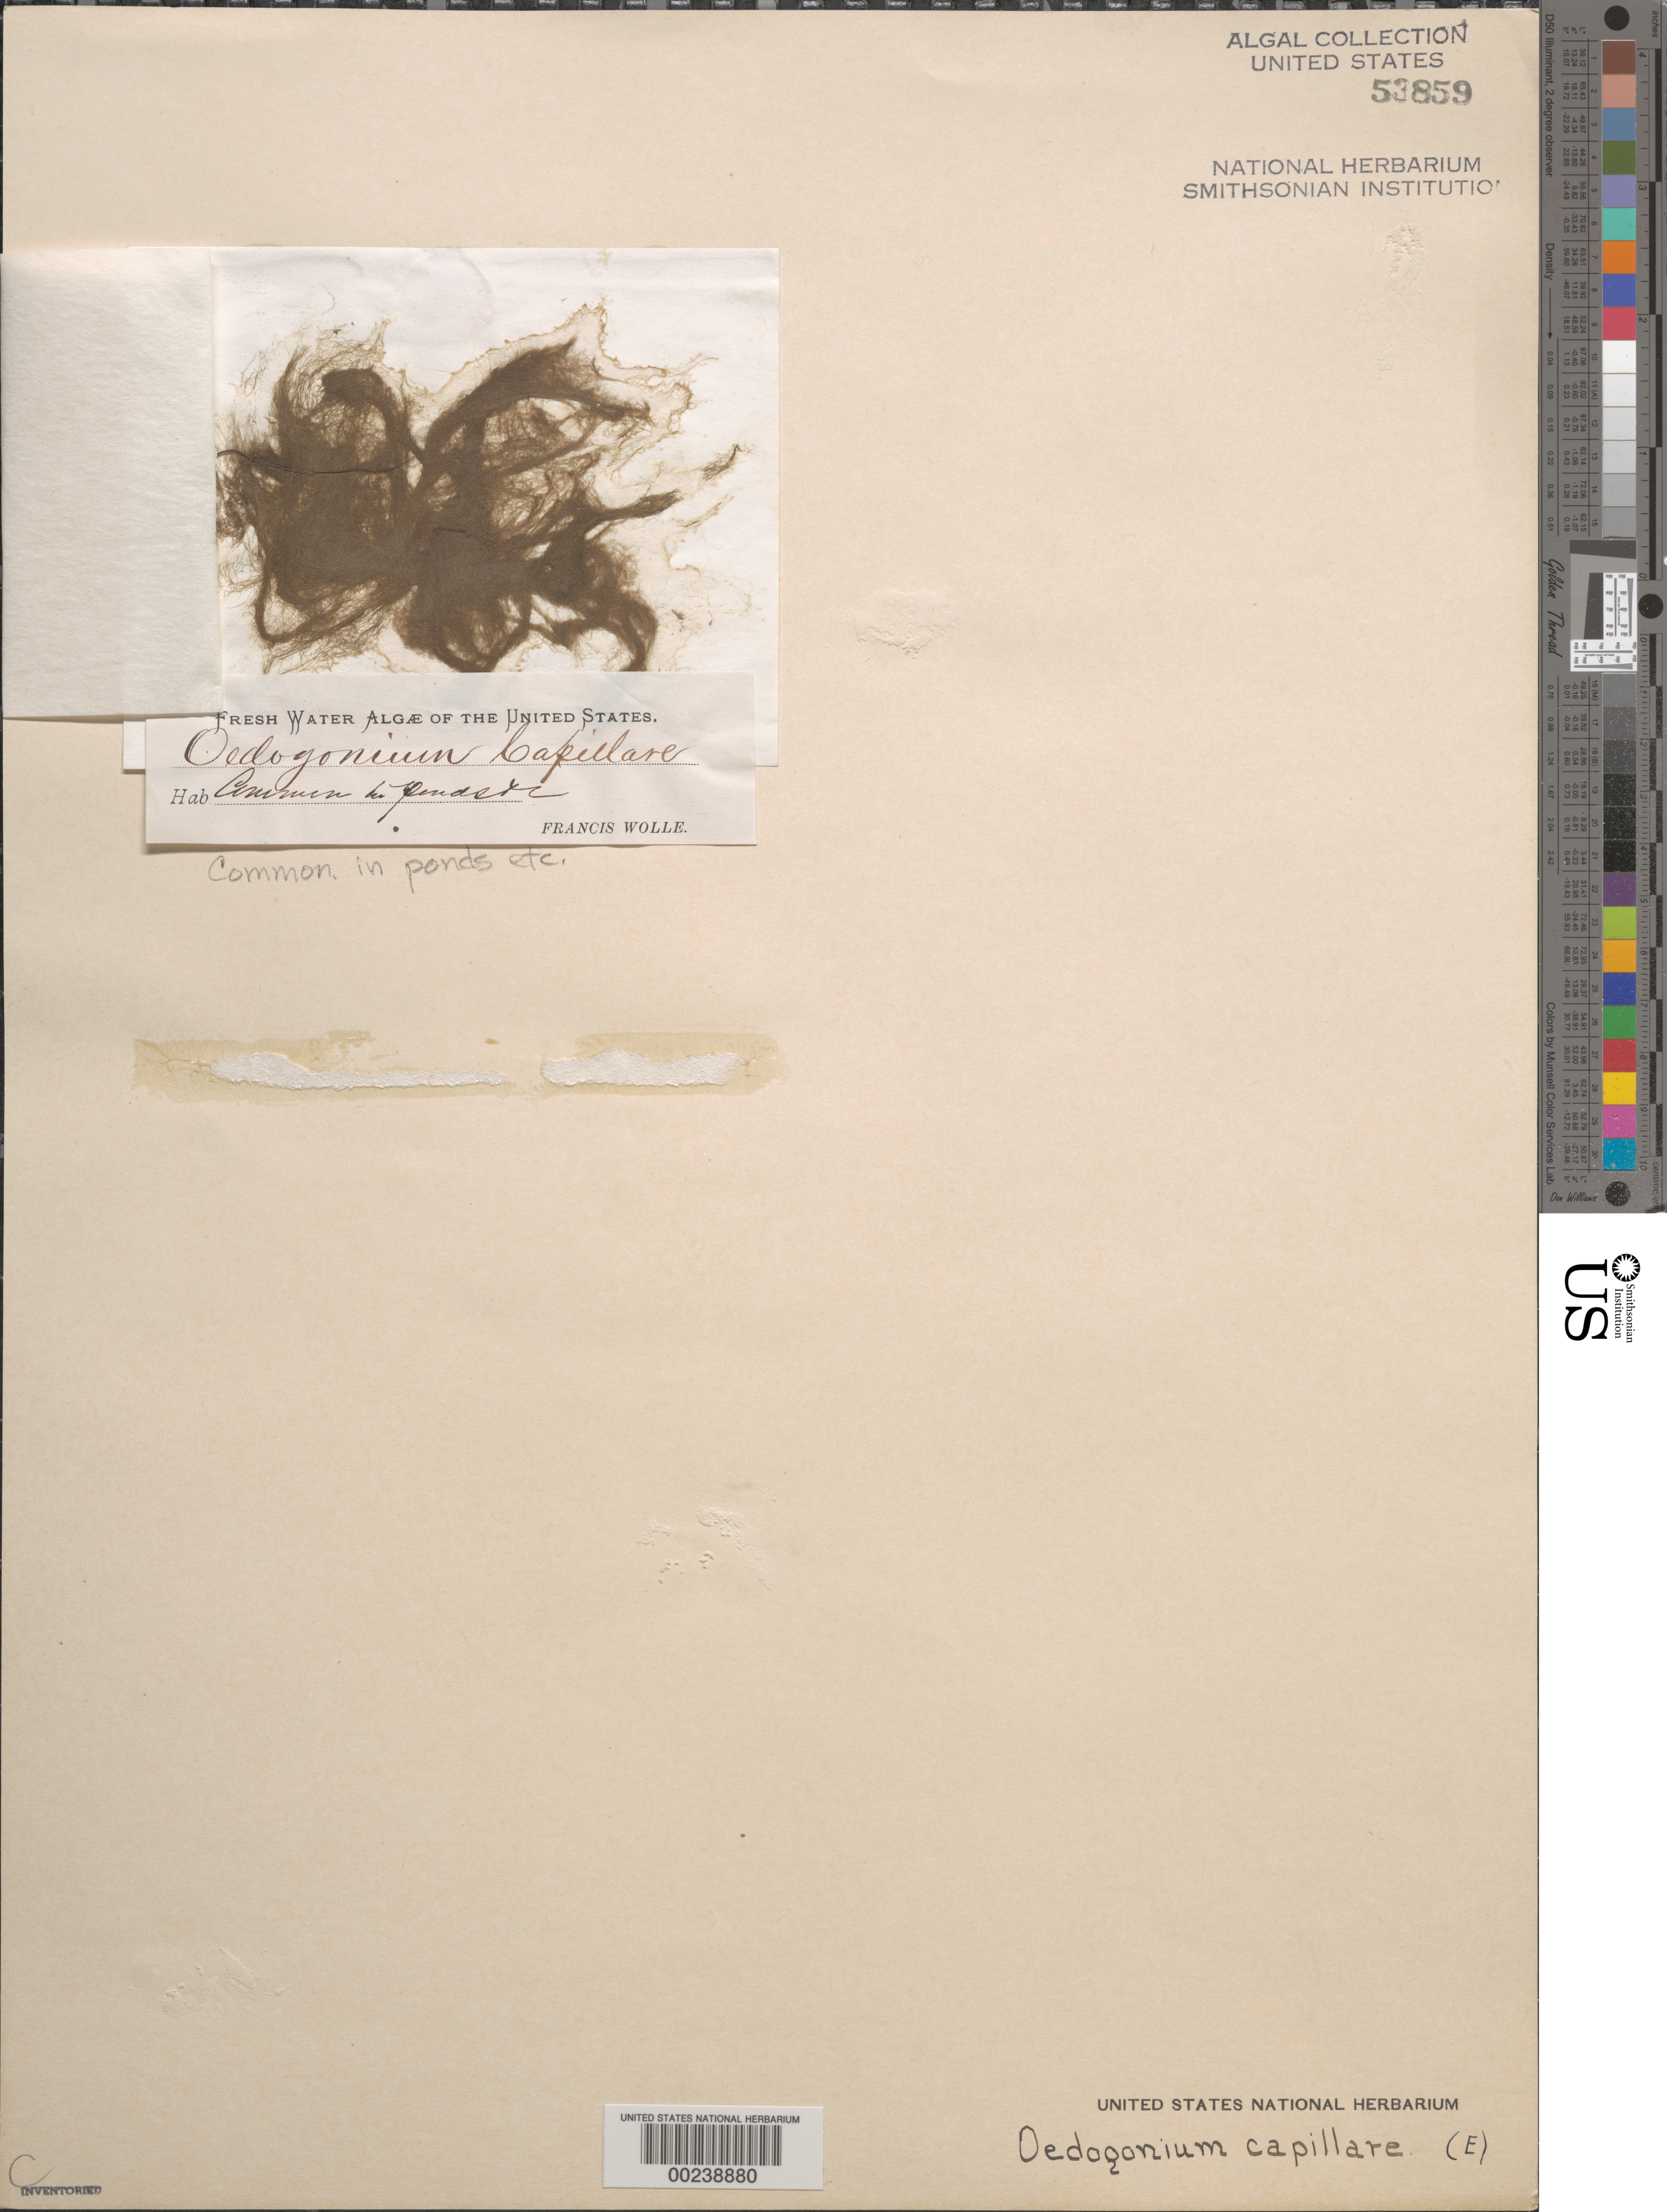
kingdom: Plantae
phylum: Chlorophyta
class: Chlorophyceae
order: Oedogoniales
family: Oedogoniaceae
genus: Oedogonium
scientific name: Oedogonium capillare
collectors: F. Wolle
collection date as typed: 18--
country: United States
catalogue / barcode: US 53859